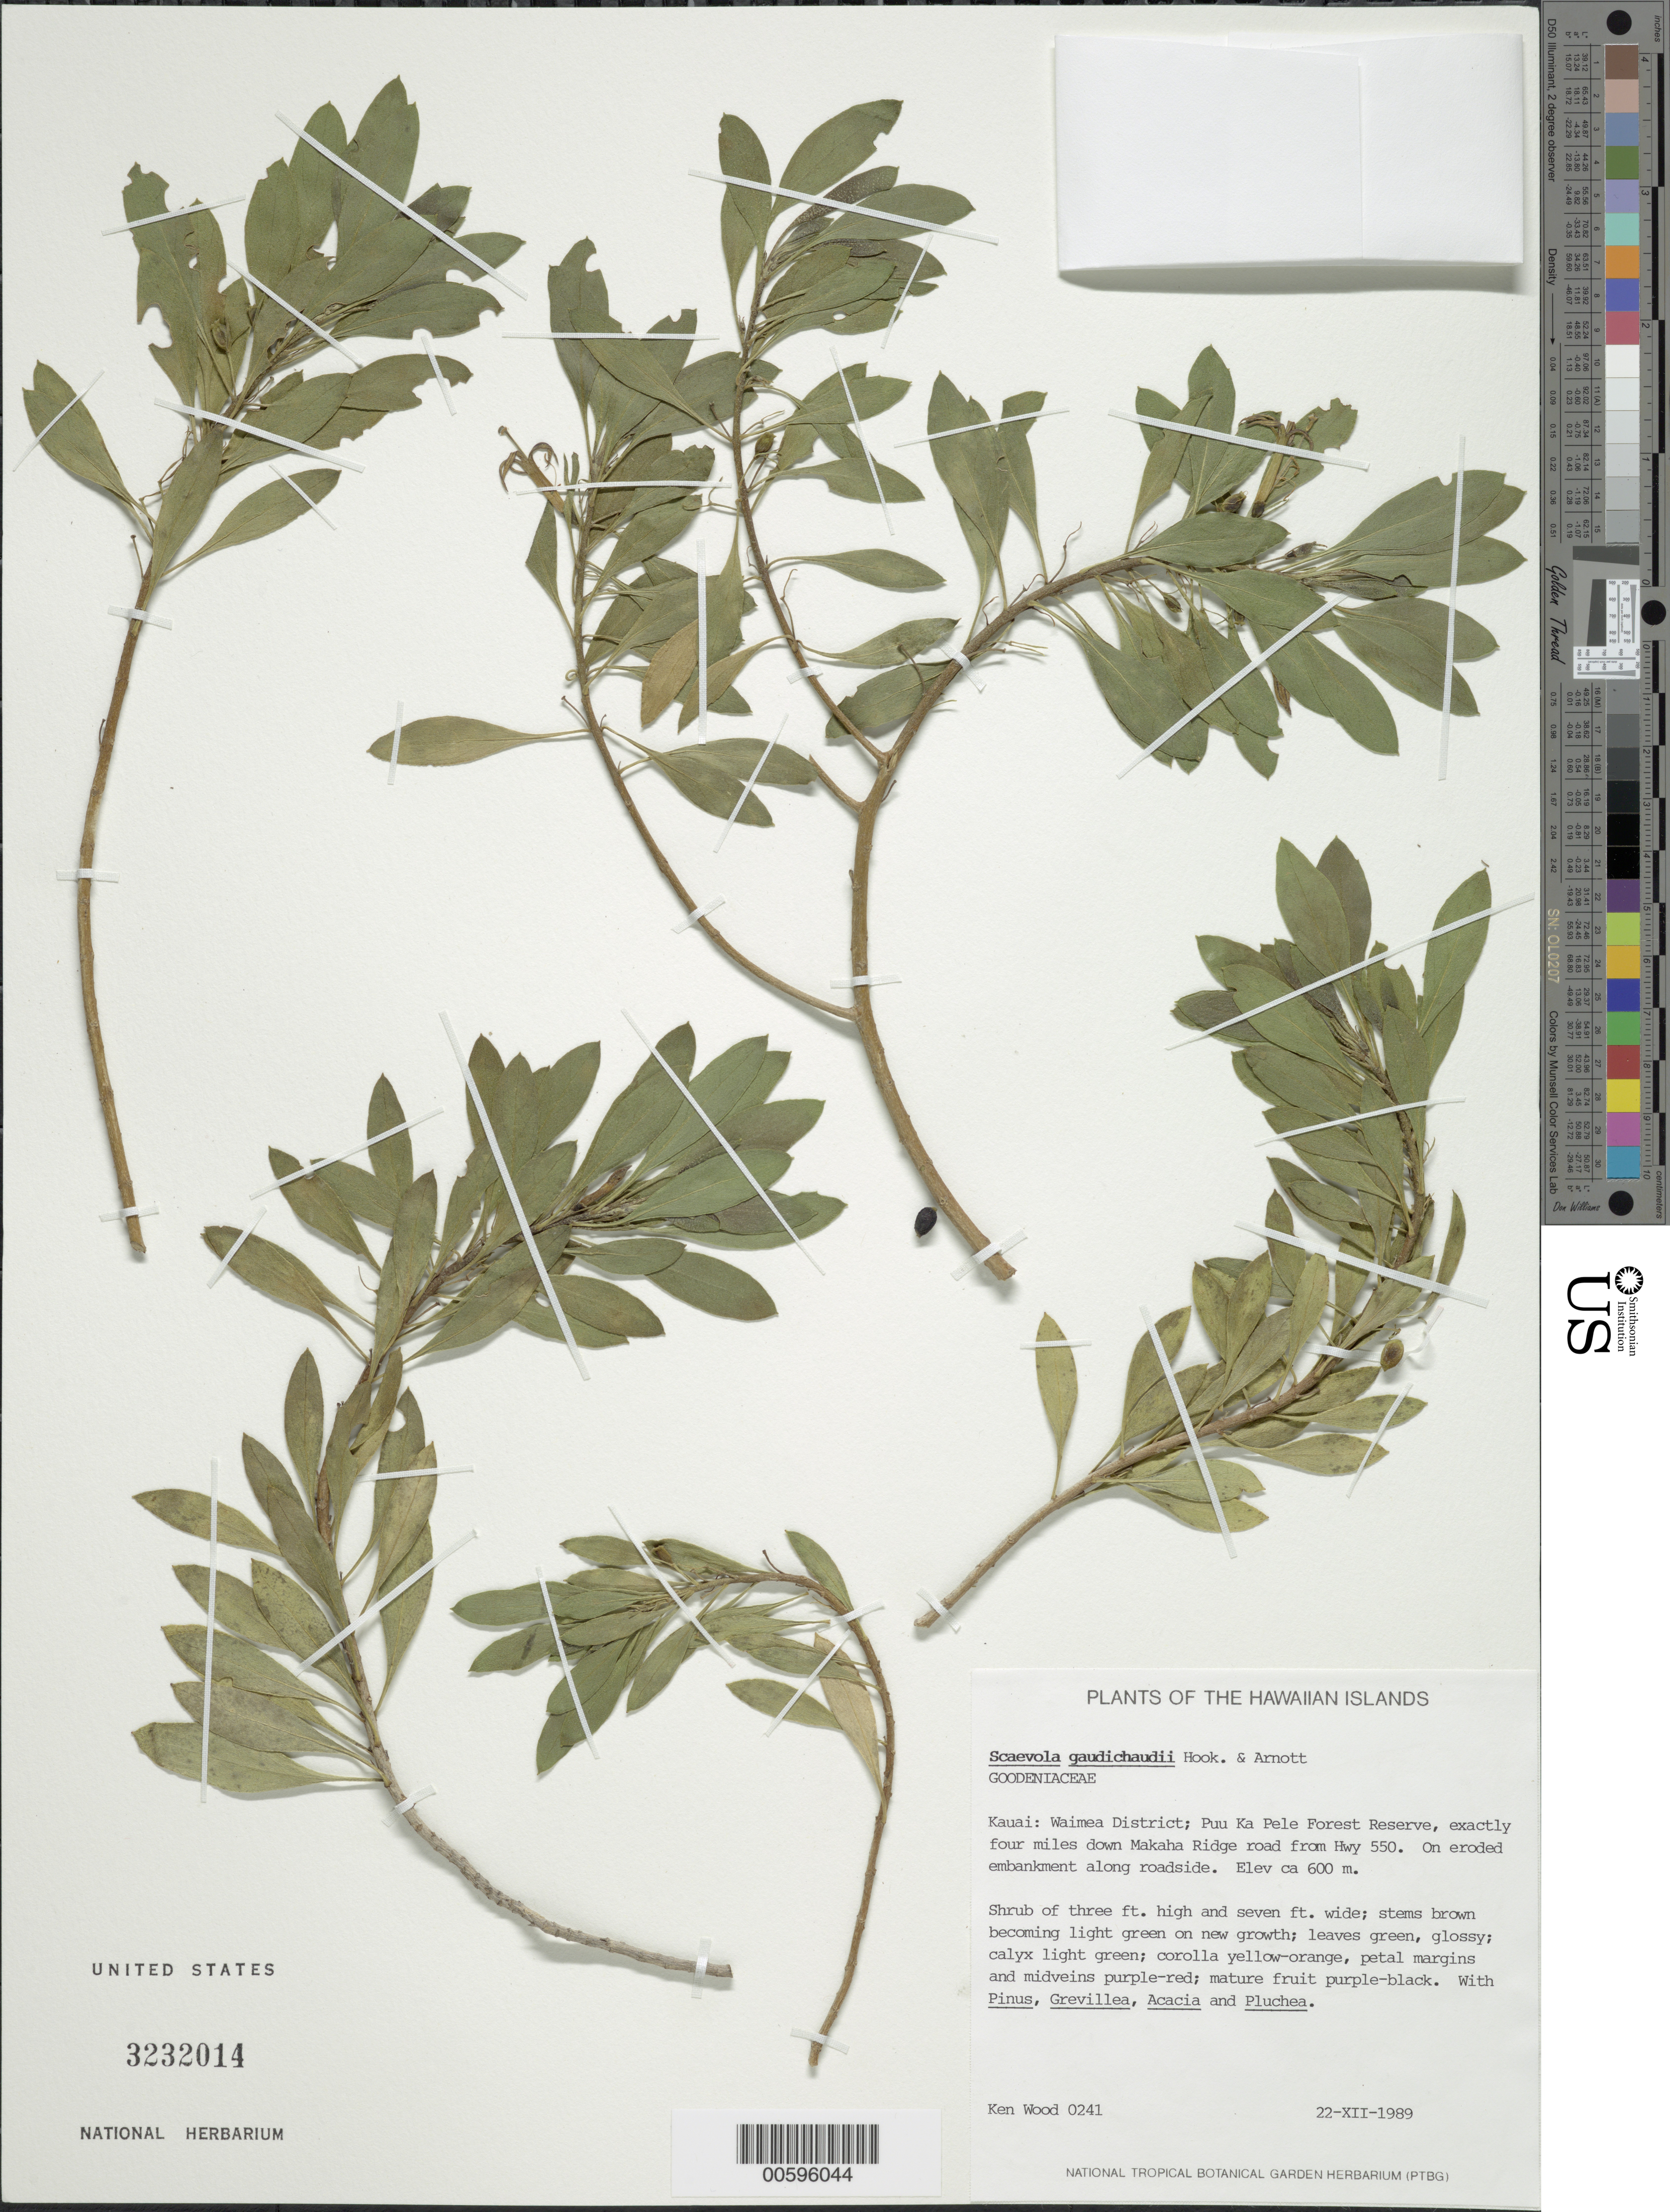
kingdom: Plantae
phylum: Tracheophyta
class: Magnoliopsida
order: Asterales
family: Goodeniaceae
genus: Scaevola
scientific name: Scaevola gaudichaudii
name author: Hook. & Arn.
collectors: K. Wood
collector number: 0241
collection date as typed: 22 Dec 1989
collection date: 1989-12-22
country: United States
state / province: Hawaii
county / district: Kauai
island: Kaua'i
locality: Waimea Dist; Puu Ka Pele For Res, exactly 4 mi down Makaha Ridge rd from Hwy 550.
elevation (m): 600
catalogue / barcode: US 3232014